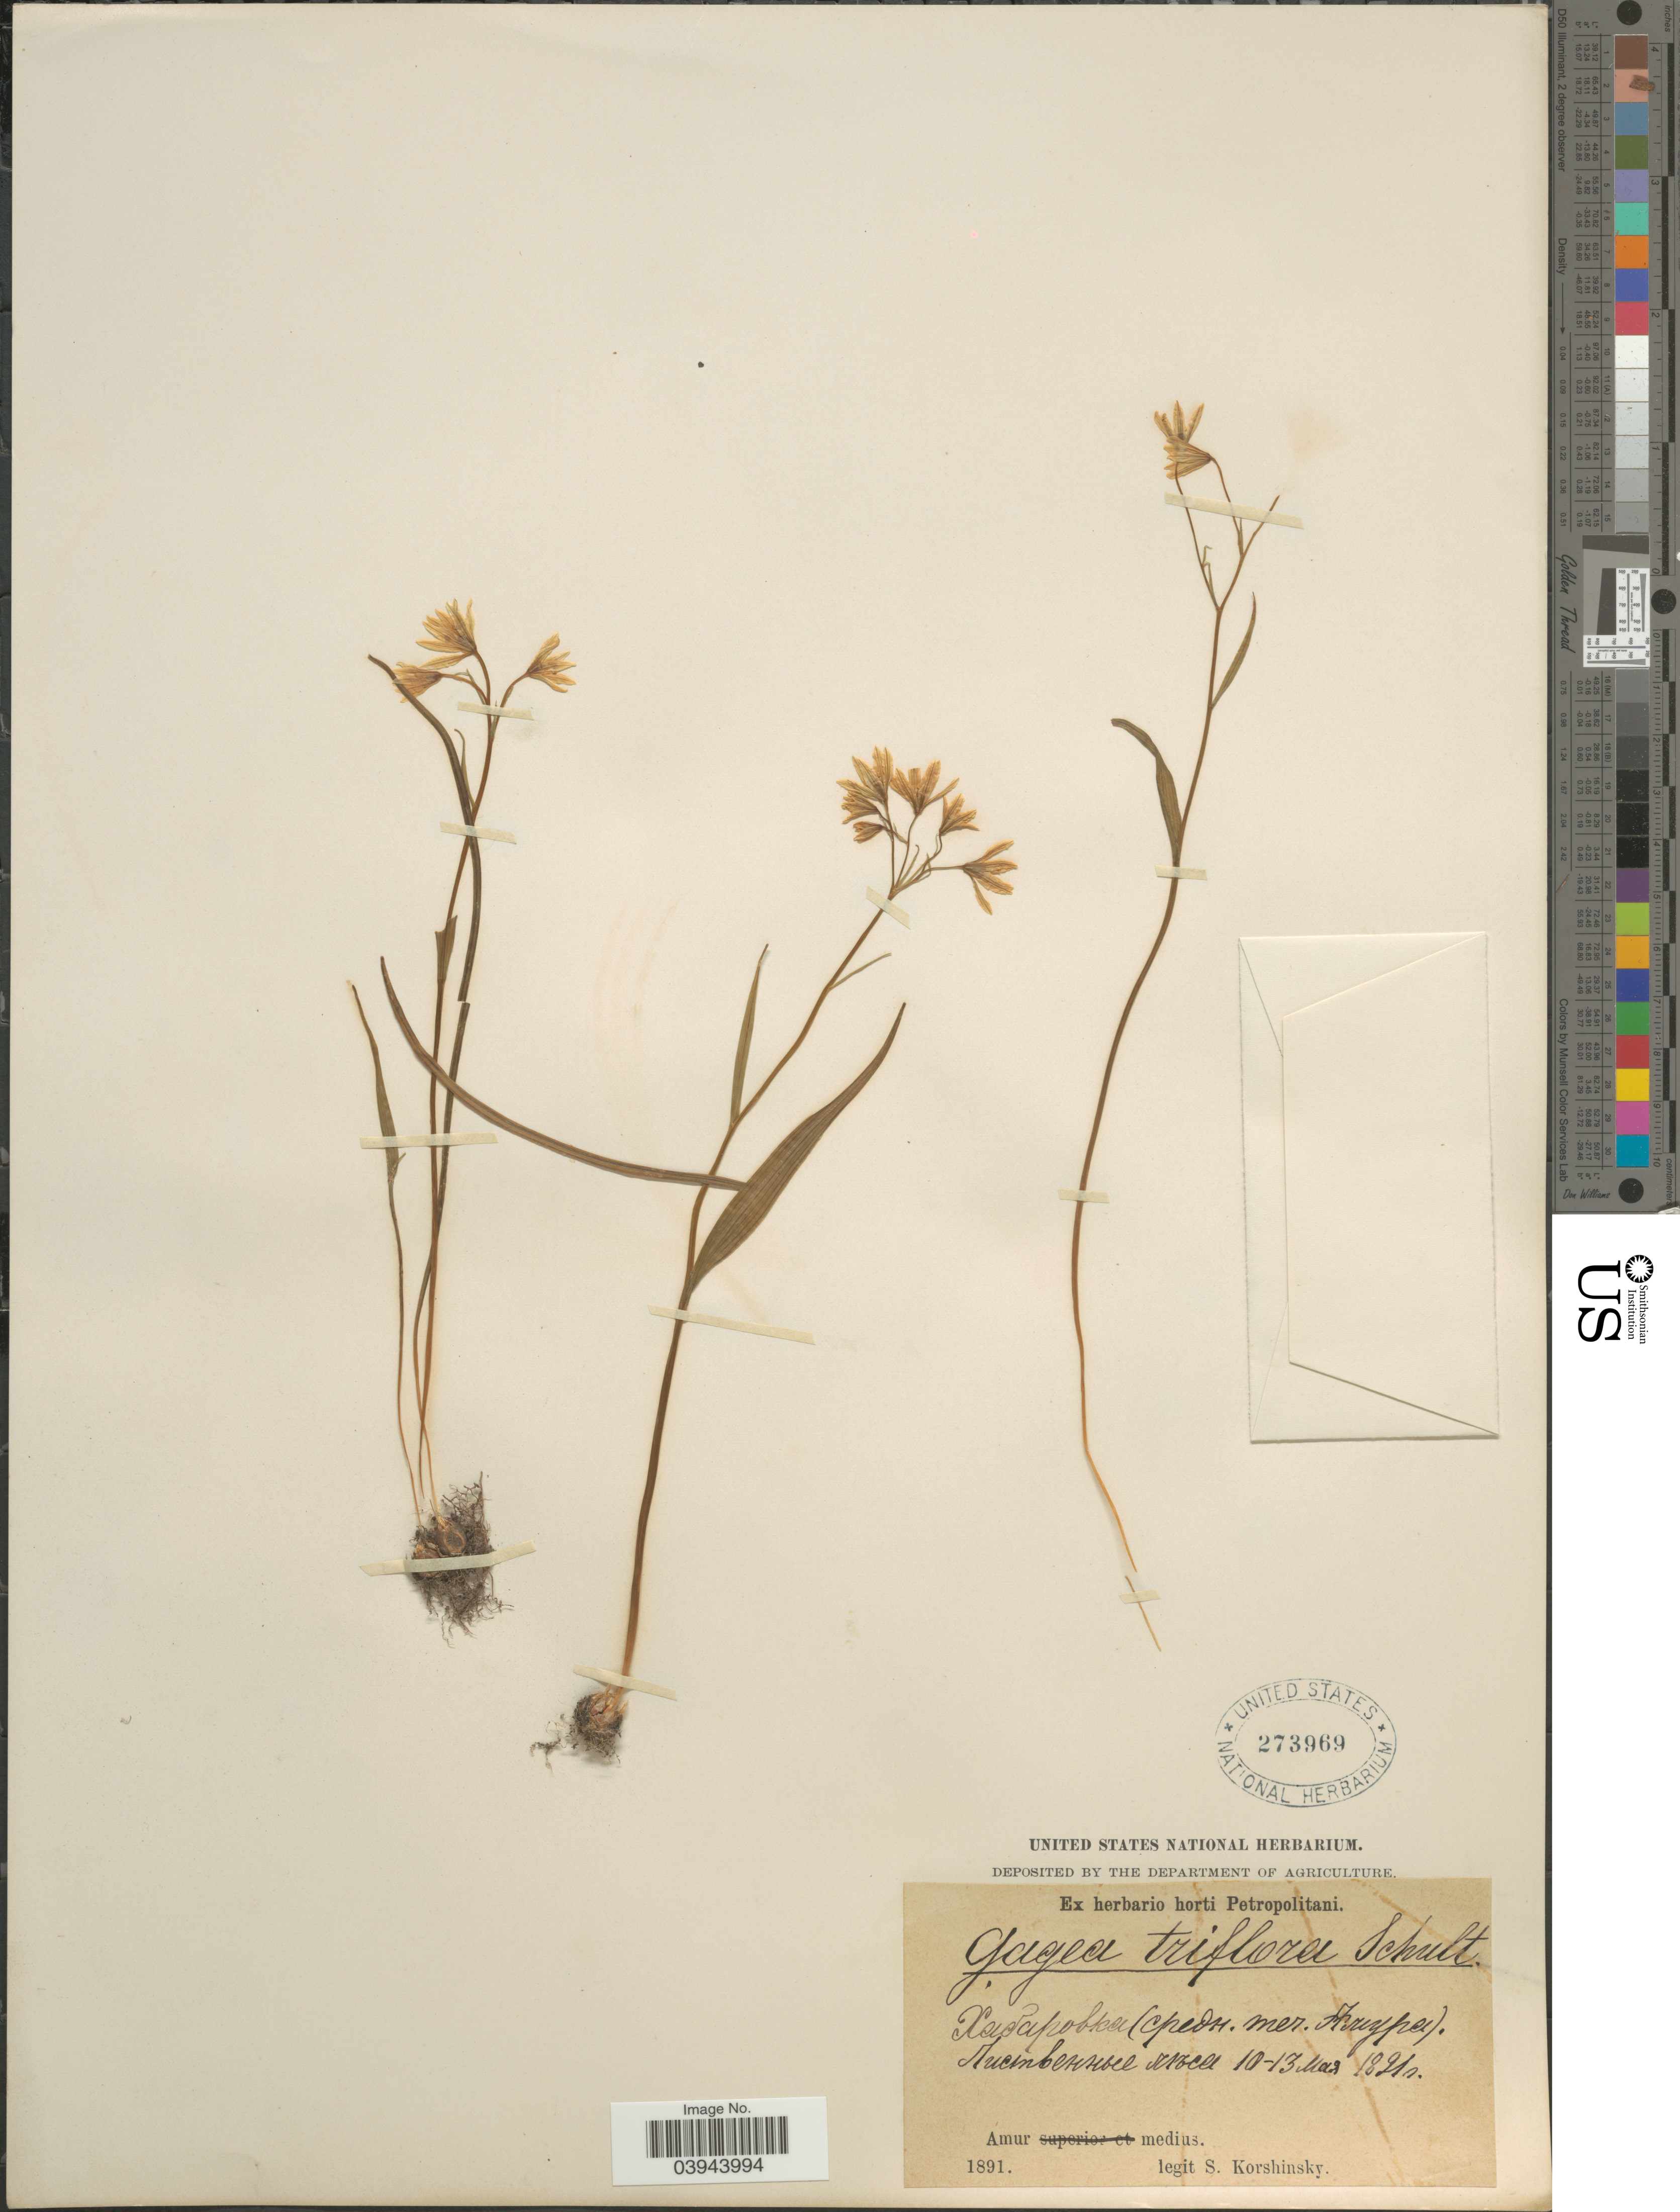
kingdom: Plantae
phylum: Tracheophyta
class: Liliopsida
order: Liliales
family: Liliaceae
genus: Gagea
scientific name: Gagea triflora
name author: (Ledeb.) Schult. & Schult. f.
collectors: S. I. Korshinsky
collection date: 1891-05-10/1891-05-13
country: Russian Federation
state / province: Khabarovsk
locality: Khabarovka (now Khabarovsk)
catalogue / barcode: US 273969